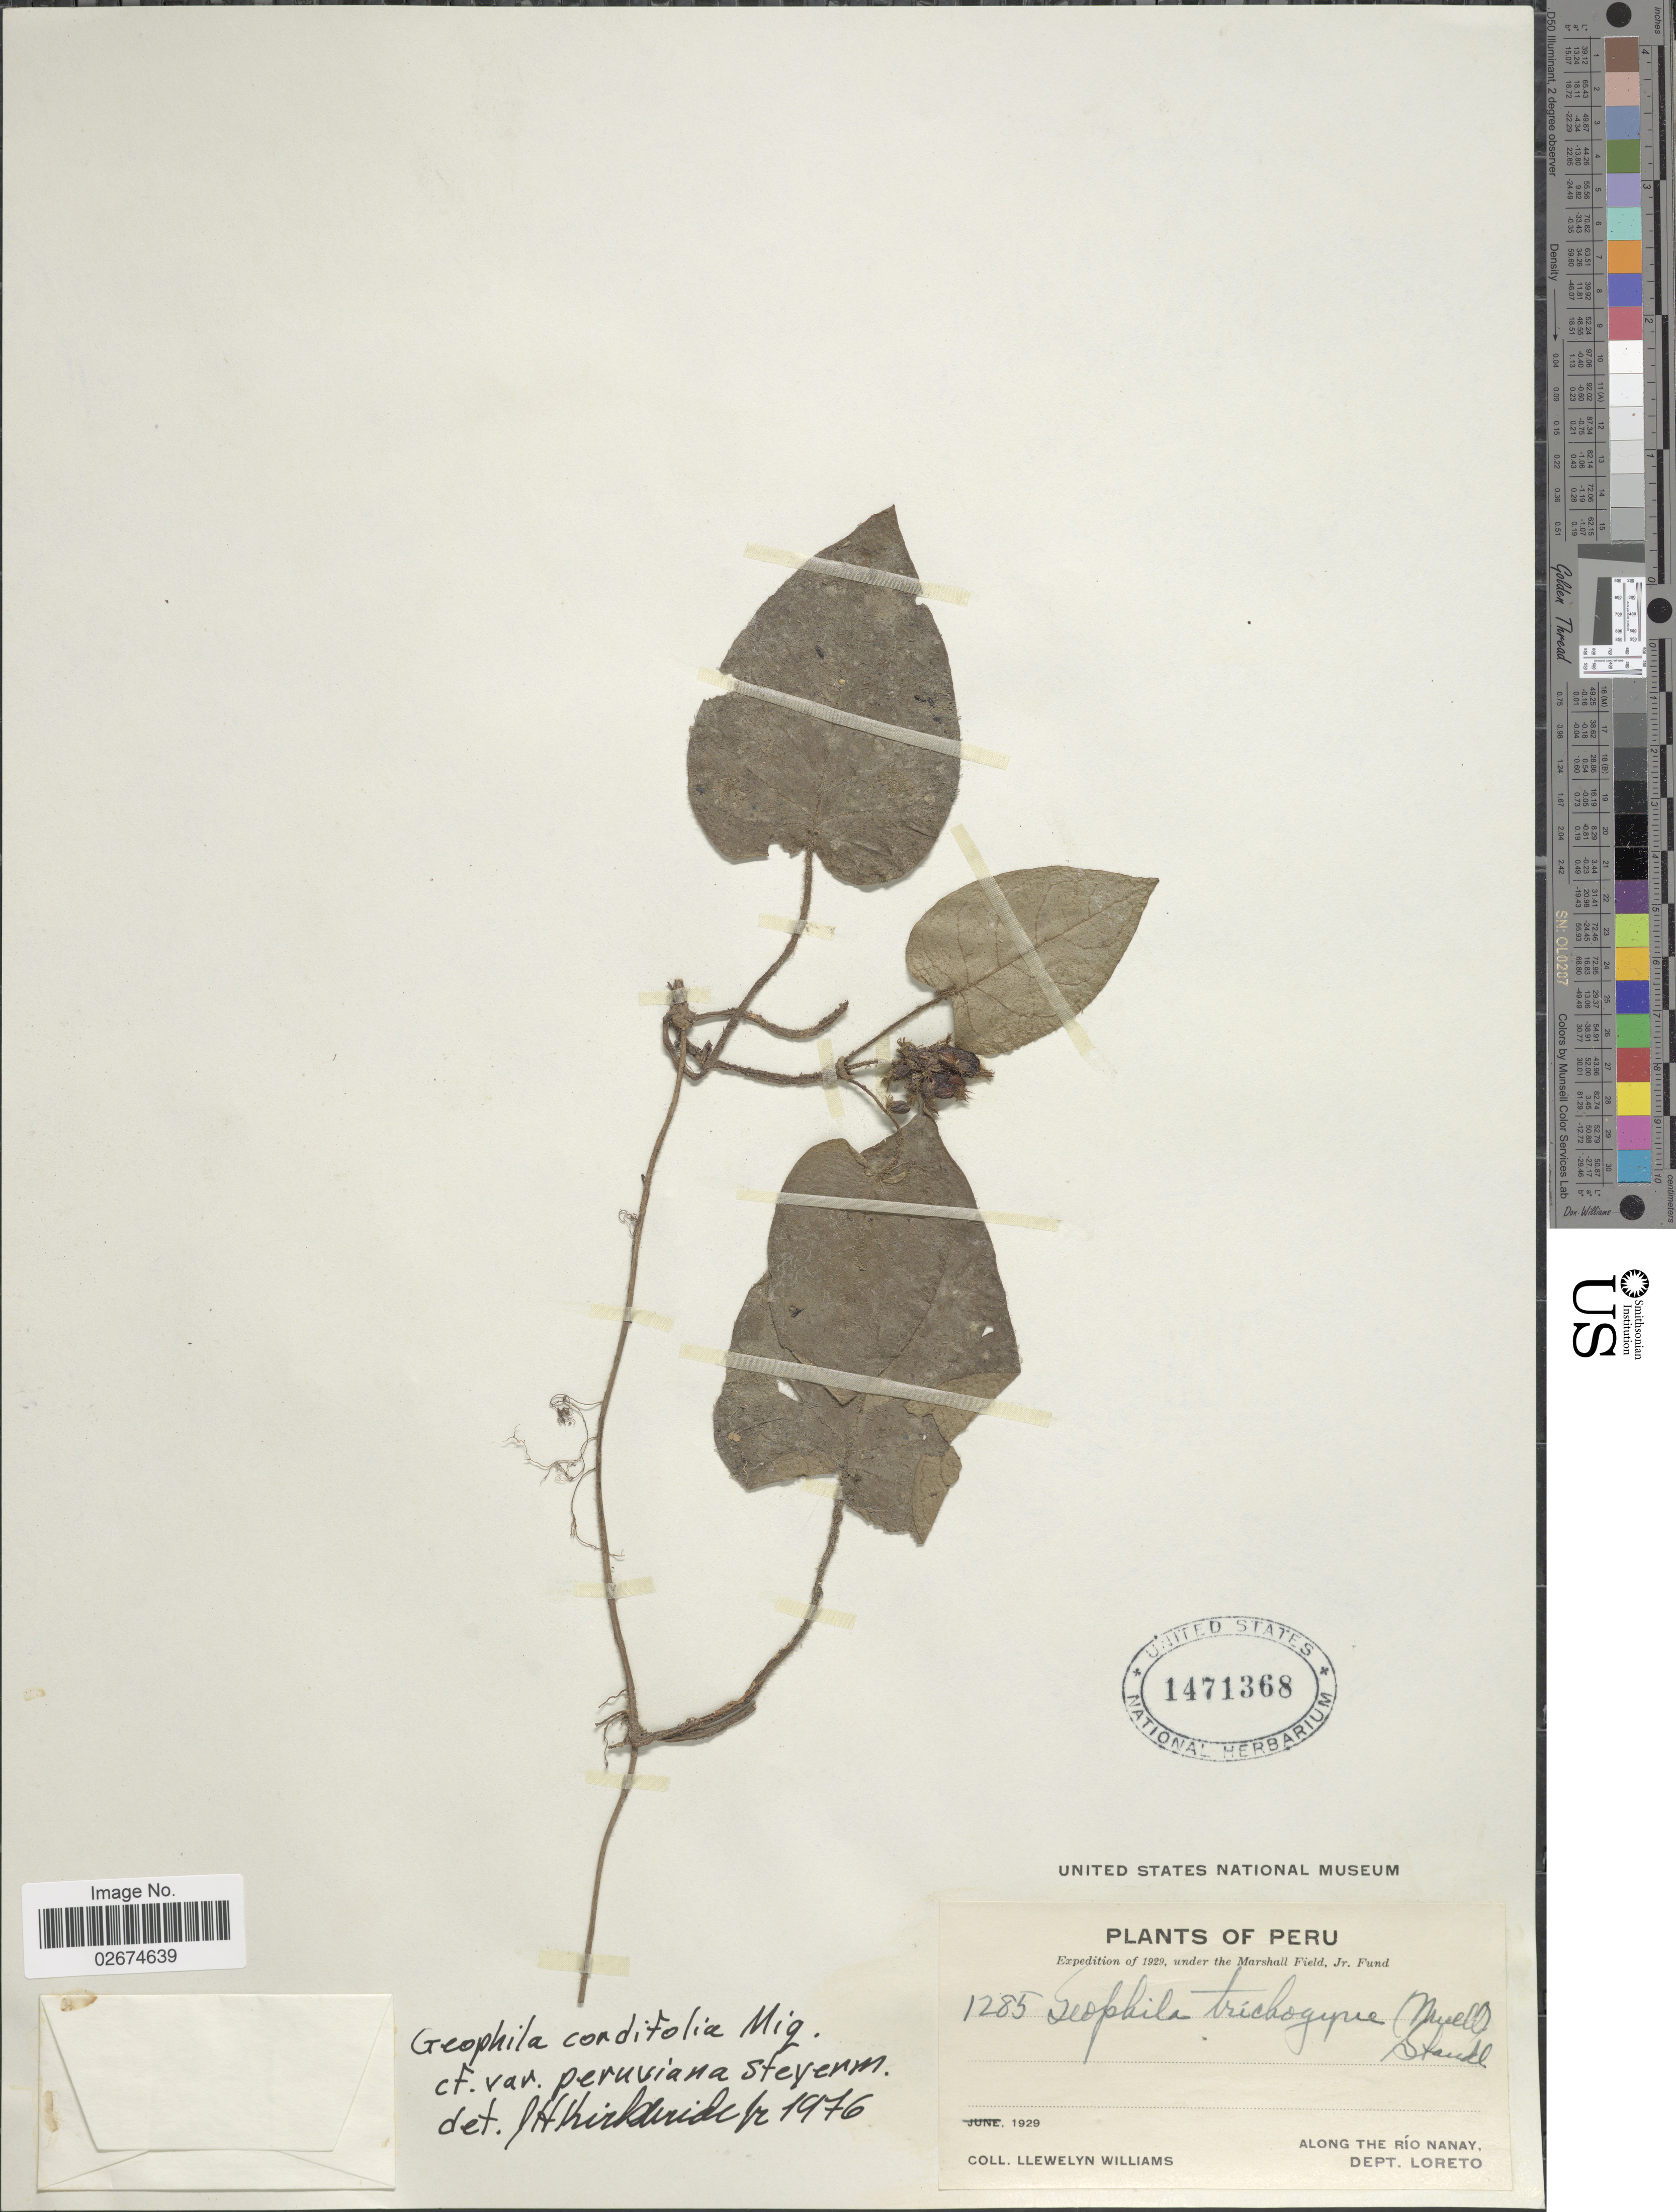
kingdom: Plantae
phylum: Tracheophyta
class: Magnoliopsida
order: Gentianales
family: Rubiaceae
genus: Geophila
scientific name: Geophila cordifolia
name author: Miq.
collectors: Ll. Williams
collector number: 1285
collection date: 1929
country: Peru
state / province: Loreto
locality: Along the Rio Nanay, Dept. Loreto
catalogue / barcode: US 1471368